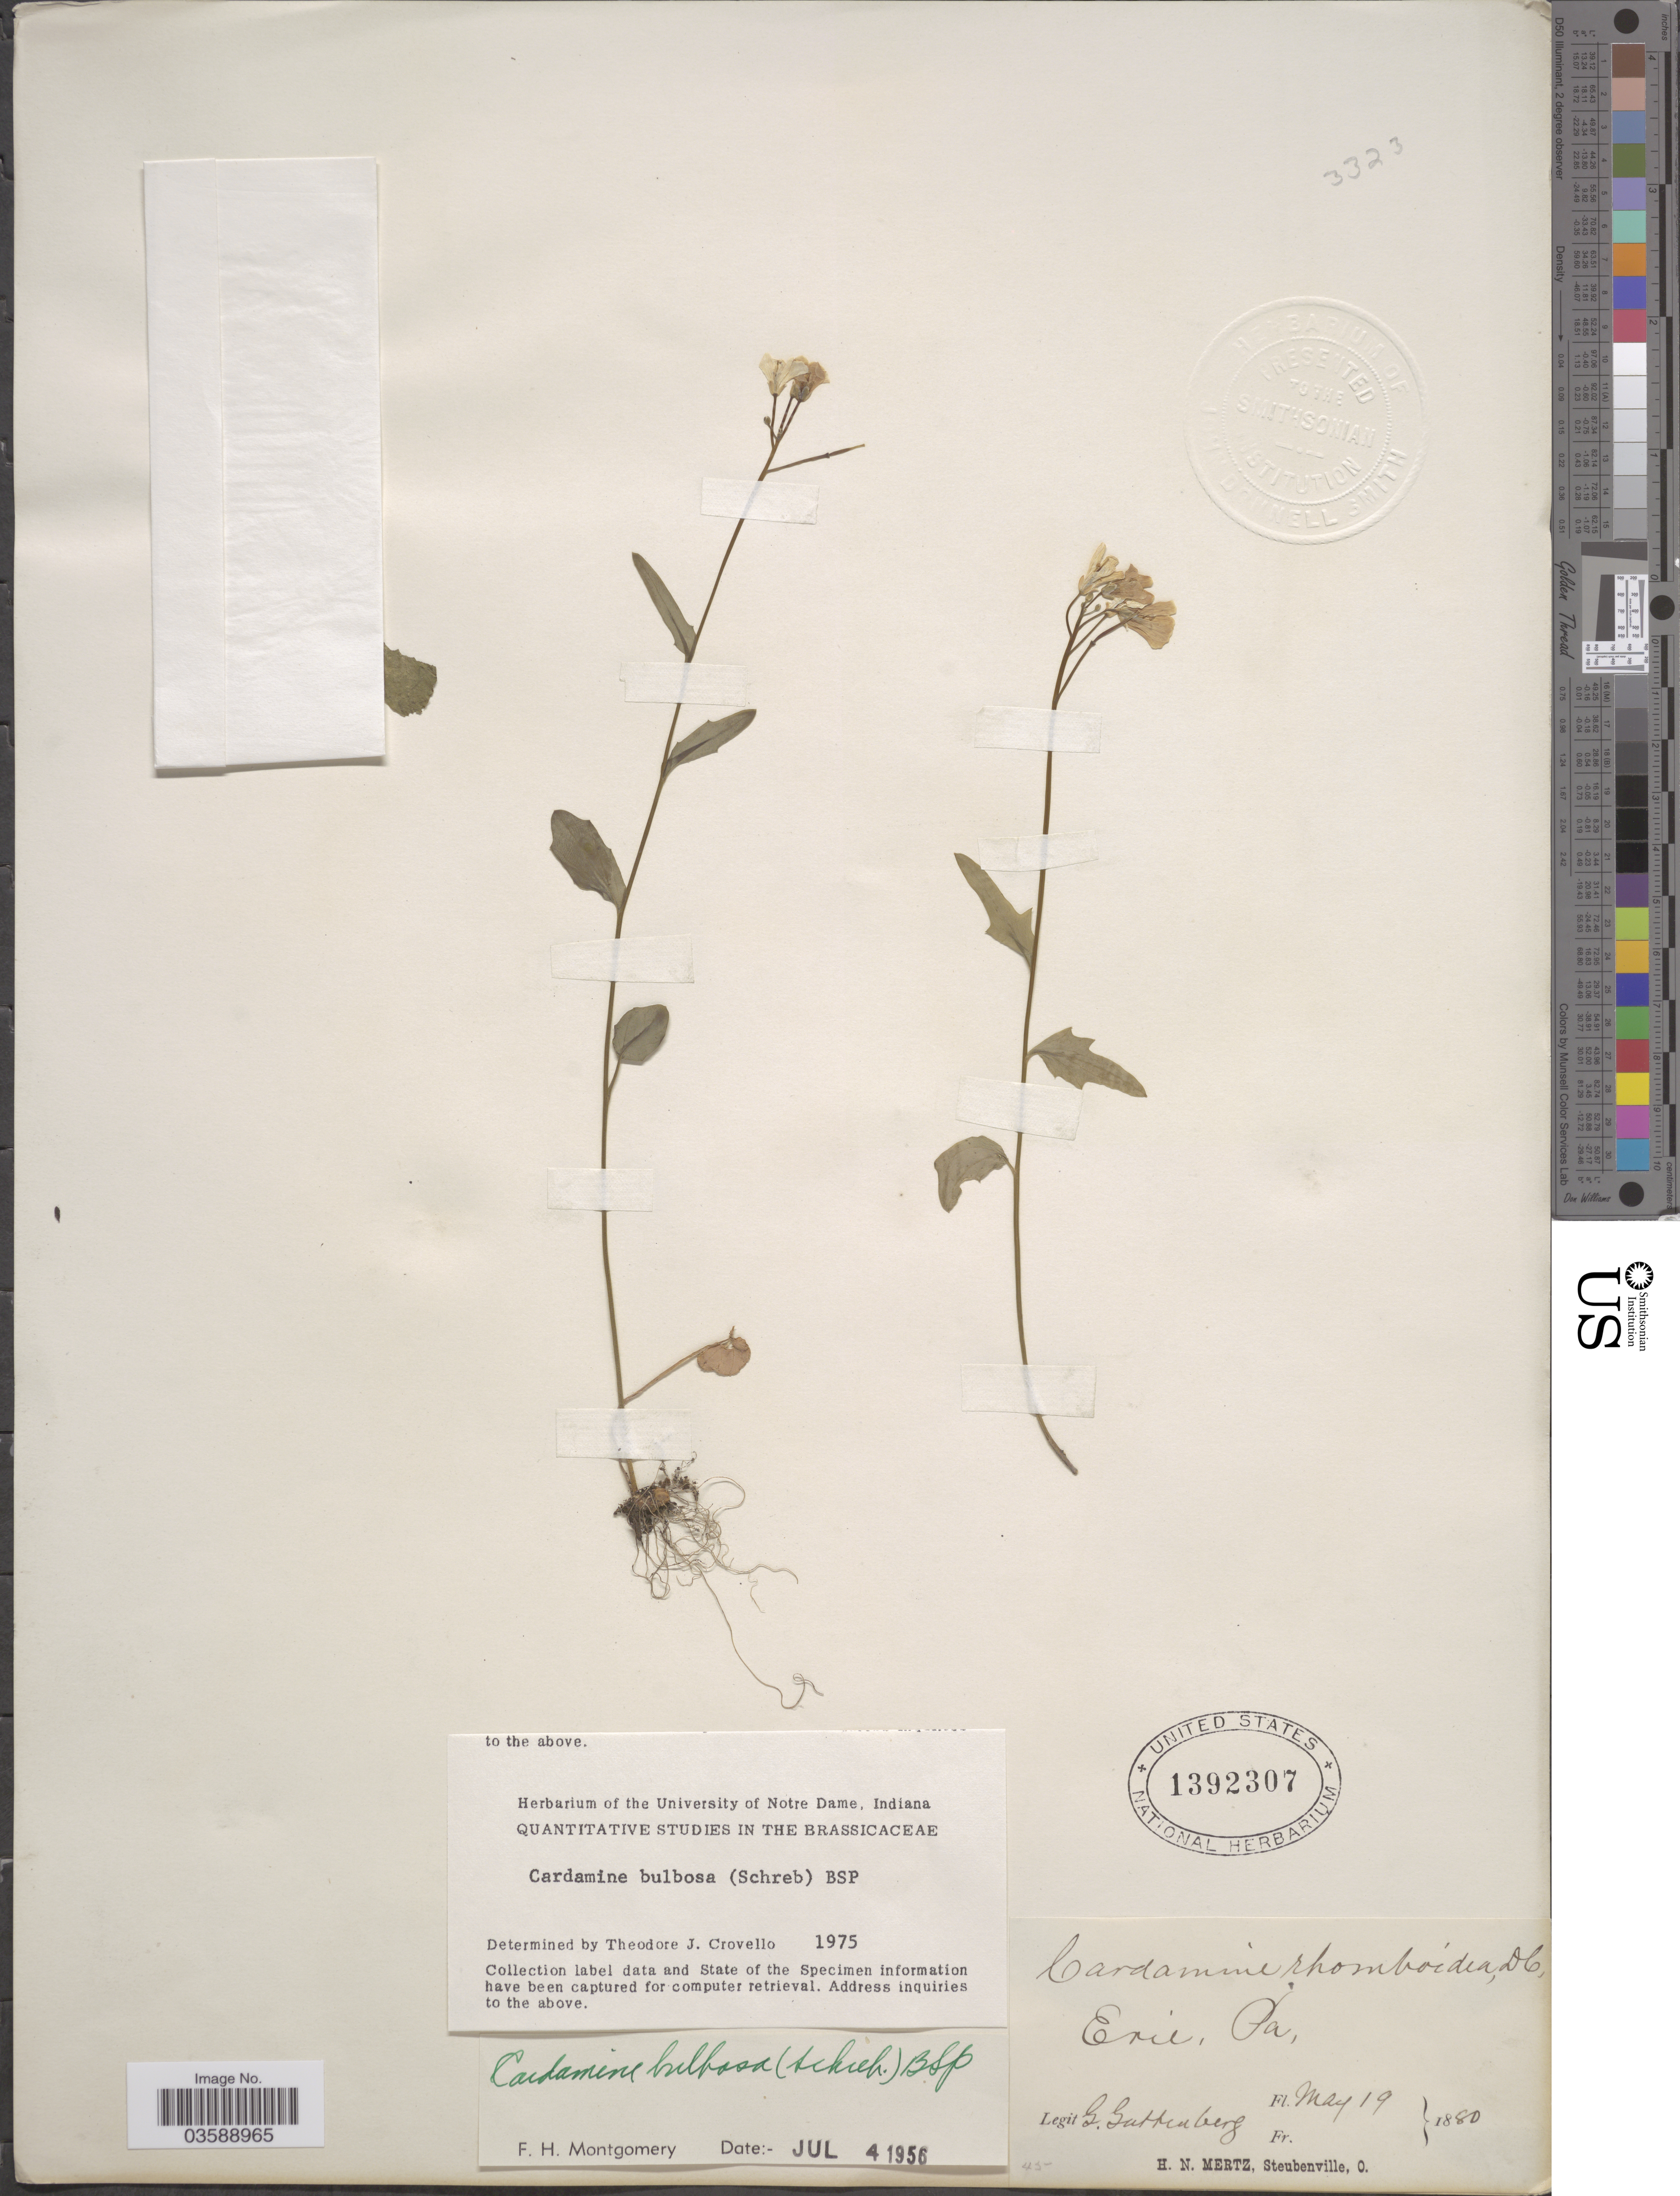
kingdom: Plantae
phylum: Tracheophyta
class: Magnoliopsida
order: Brassicales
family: Brassicaceae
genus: Cardamine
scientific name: Cardamine bulbosa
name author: (Schreb. ex Muhl.) Britton et al.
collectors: G. Guttenberg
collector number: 45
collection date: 1880-05-19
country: United States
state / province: Pennsylvania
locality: Erie.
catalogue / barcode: US 1392307